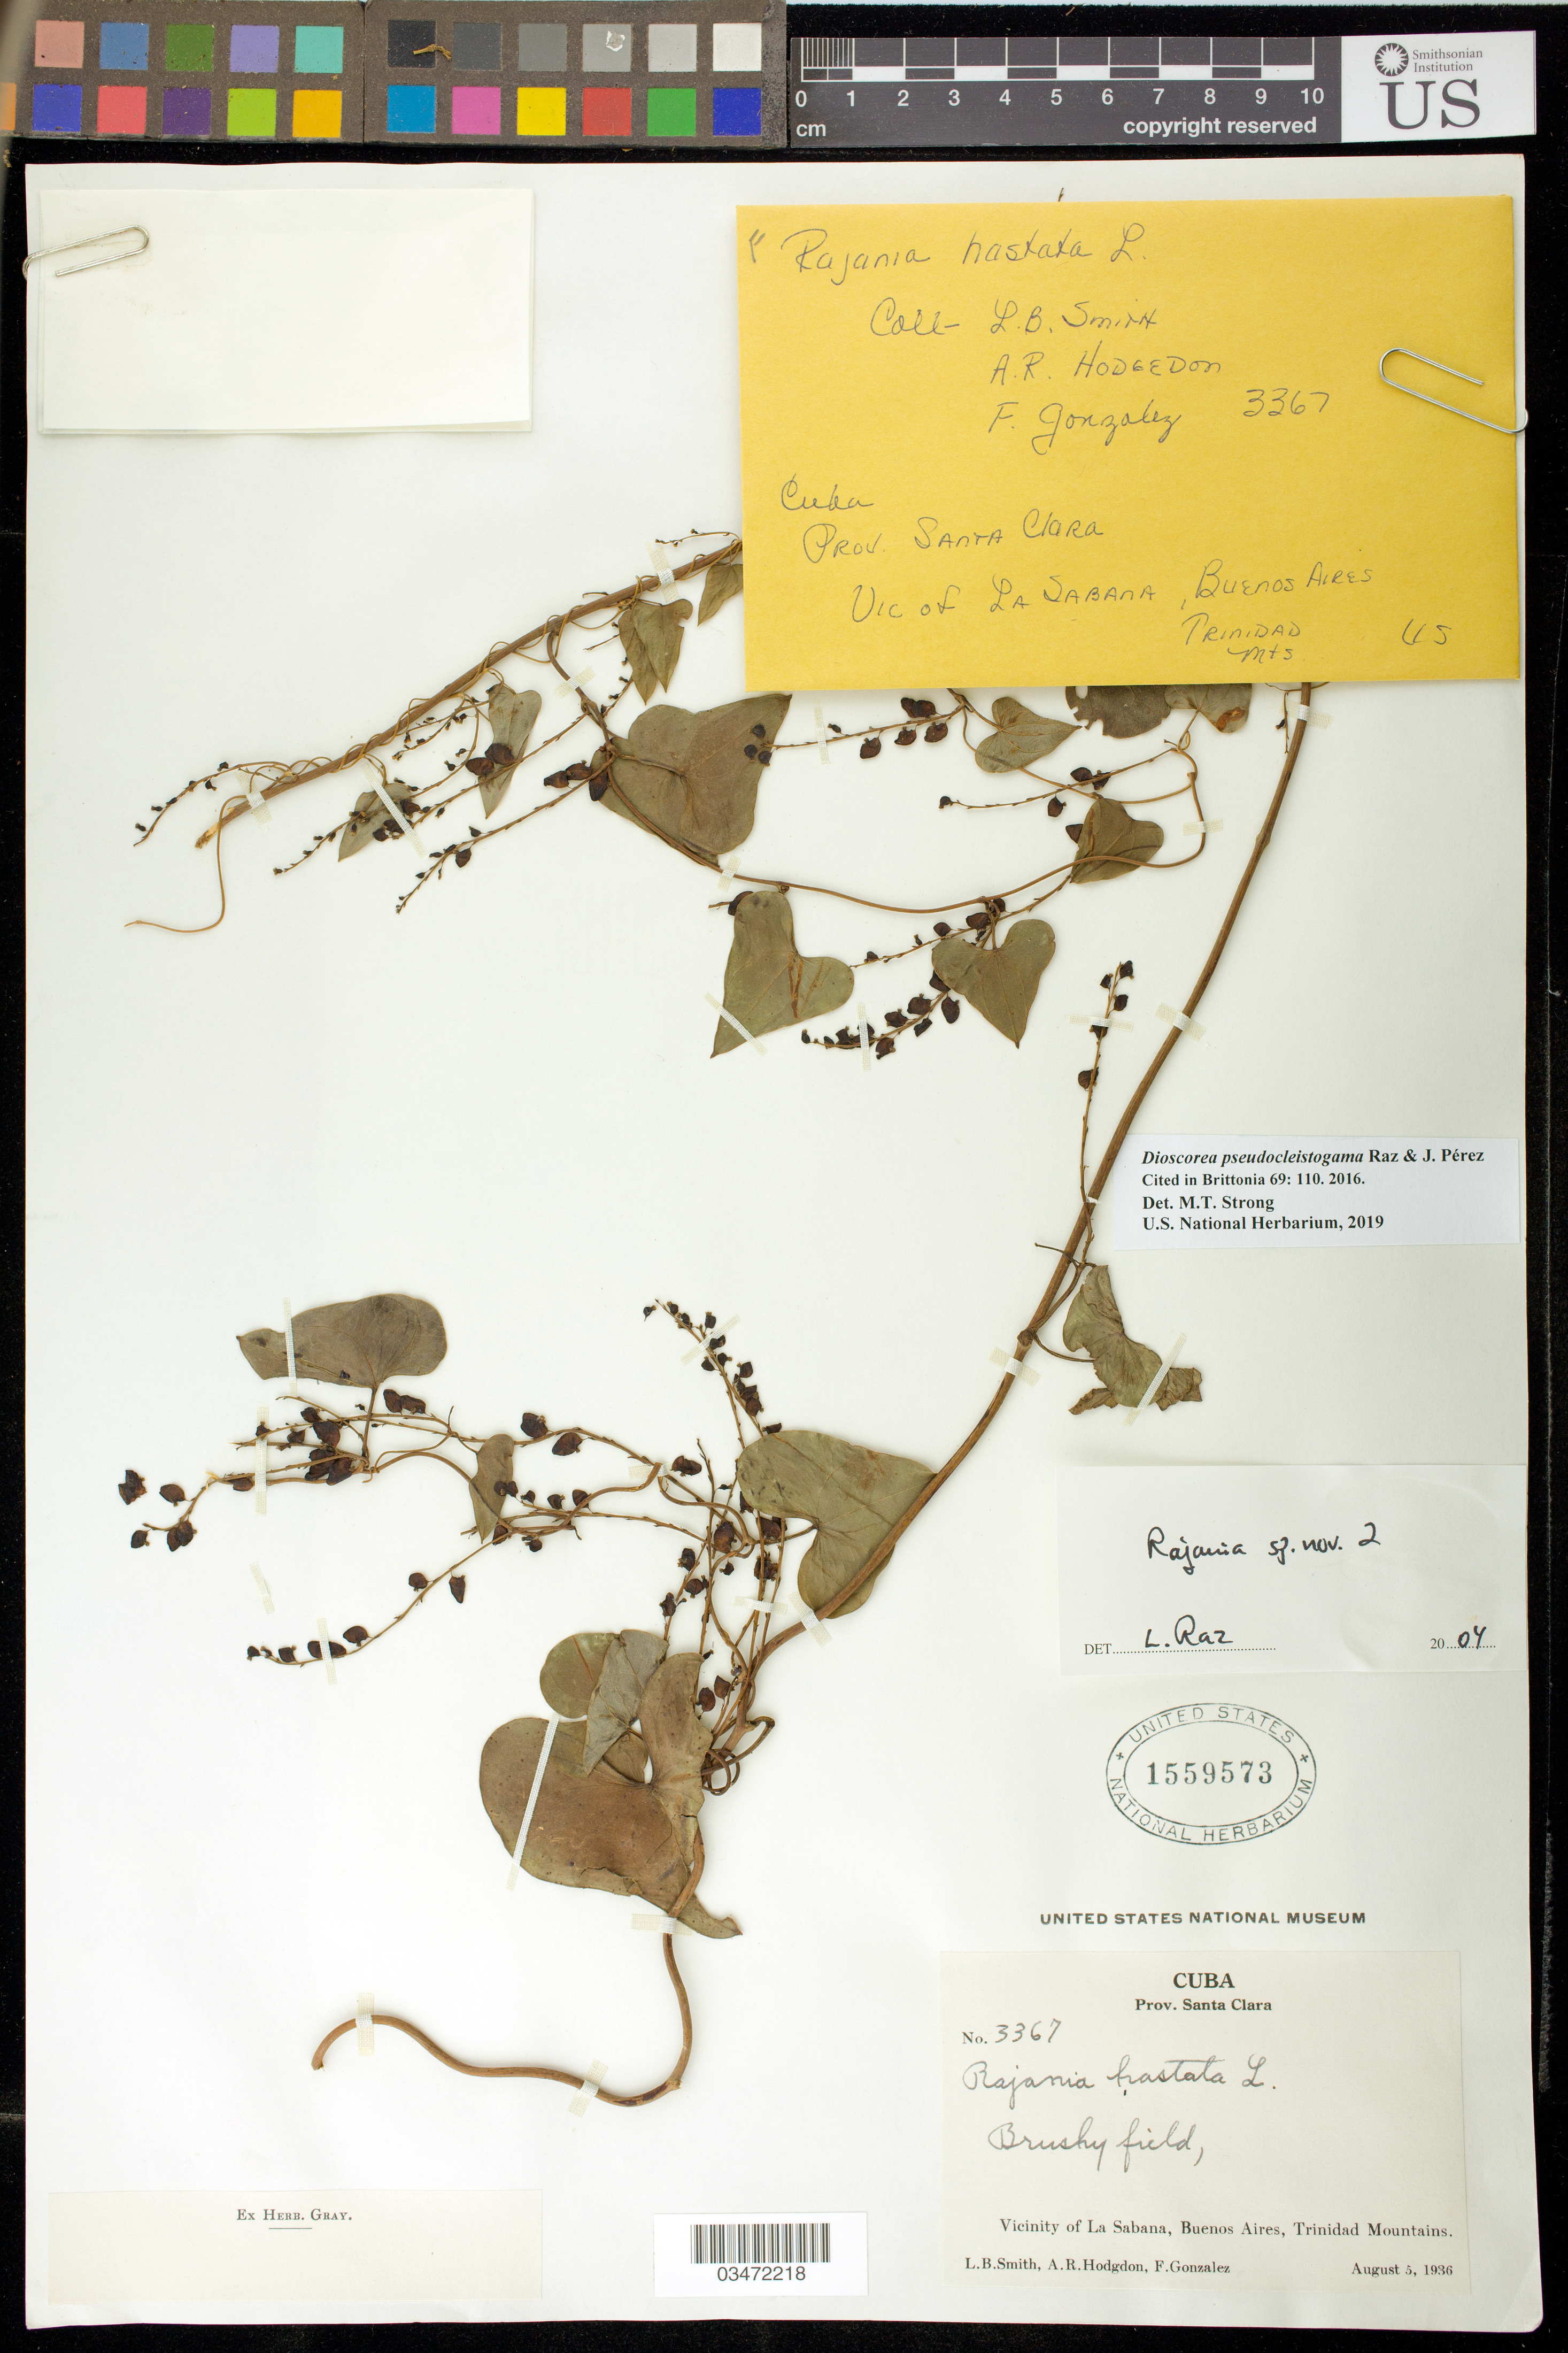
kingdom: Plantae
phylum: Tracheophyta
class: Liliopsida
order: Dioscoreales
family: Dioscoreaceae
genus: Dioscorea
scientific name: Dioscorea pseudocleistogama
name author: Raz & J. Perez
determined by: Strong, M. T., (US), Smithsonian Institution - National Museum of Natural History (UNITED STATES)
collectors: L. Smith, A. R. Hodgdon & F. González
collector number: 3367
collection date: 1936-08-05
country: Cuba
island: Cuba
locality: Prov. Santa Clara. Vicinity of La Sabana, Buenos Aires, Trinidad Mountains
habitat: Brushy field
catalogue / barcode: US 1559573